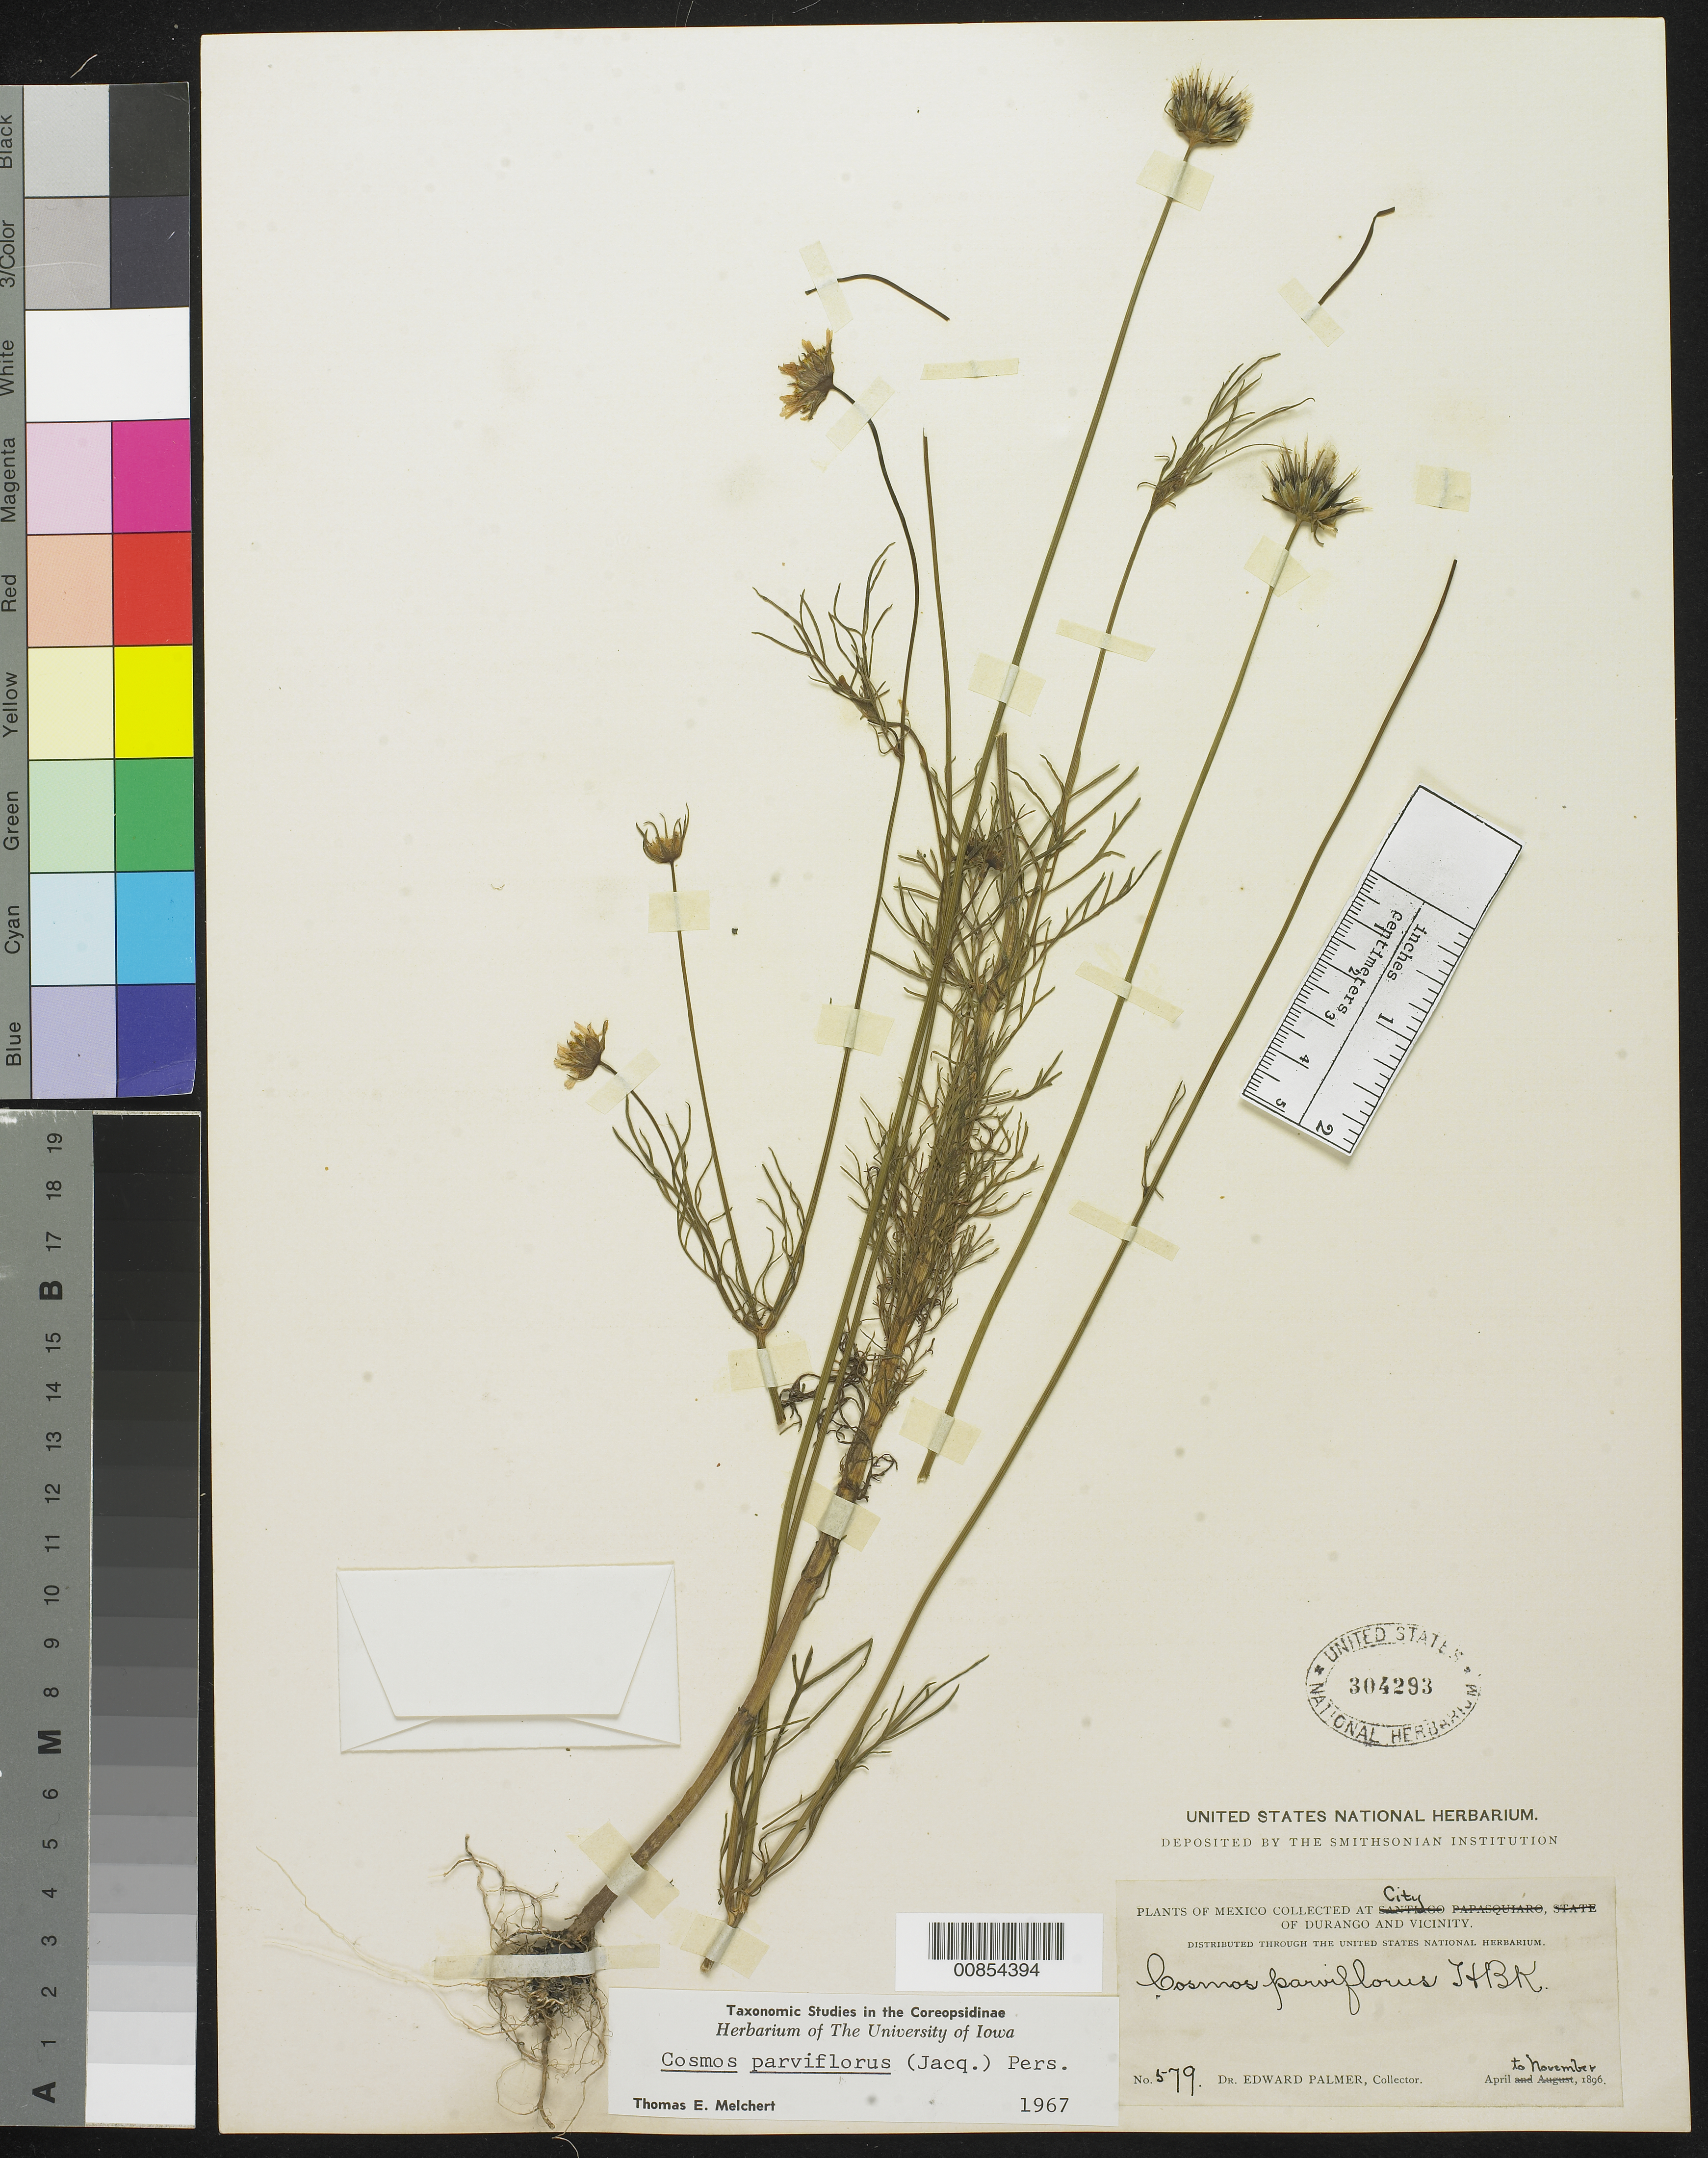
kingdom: Plantae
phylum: Tracheophyta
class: Magnoliopsida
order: Asterales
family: Asteraceae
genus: Cosmos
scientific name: Cosmos parviflorus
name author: (Jacq.) Pers.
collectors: E. Palmer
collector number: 579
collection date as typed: Apr 1896 to -- Nov 1896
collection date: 1896-04/1896-11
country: Mexico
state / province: Durango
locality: City of Durango and vicinity.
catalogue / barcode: US 304293